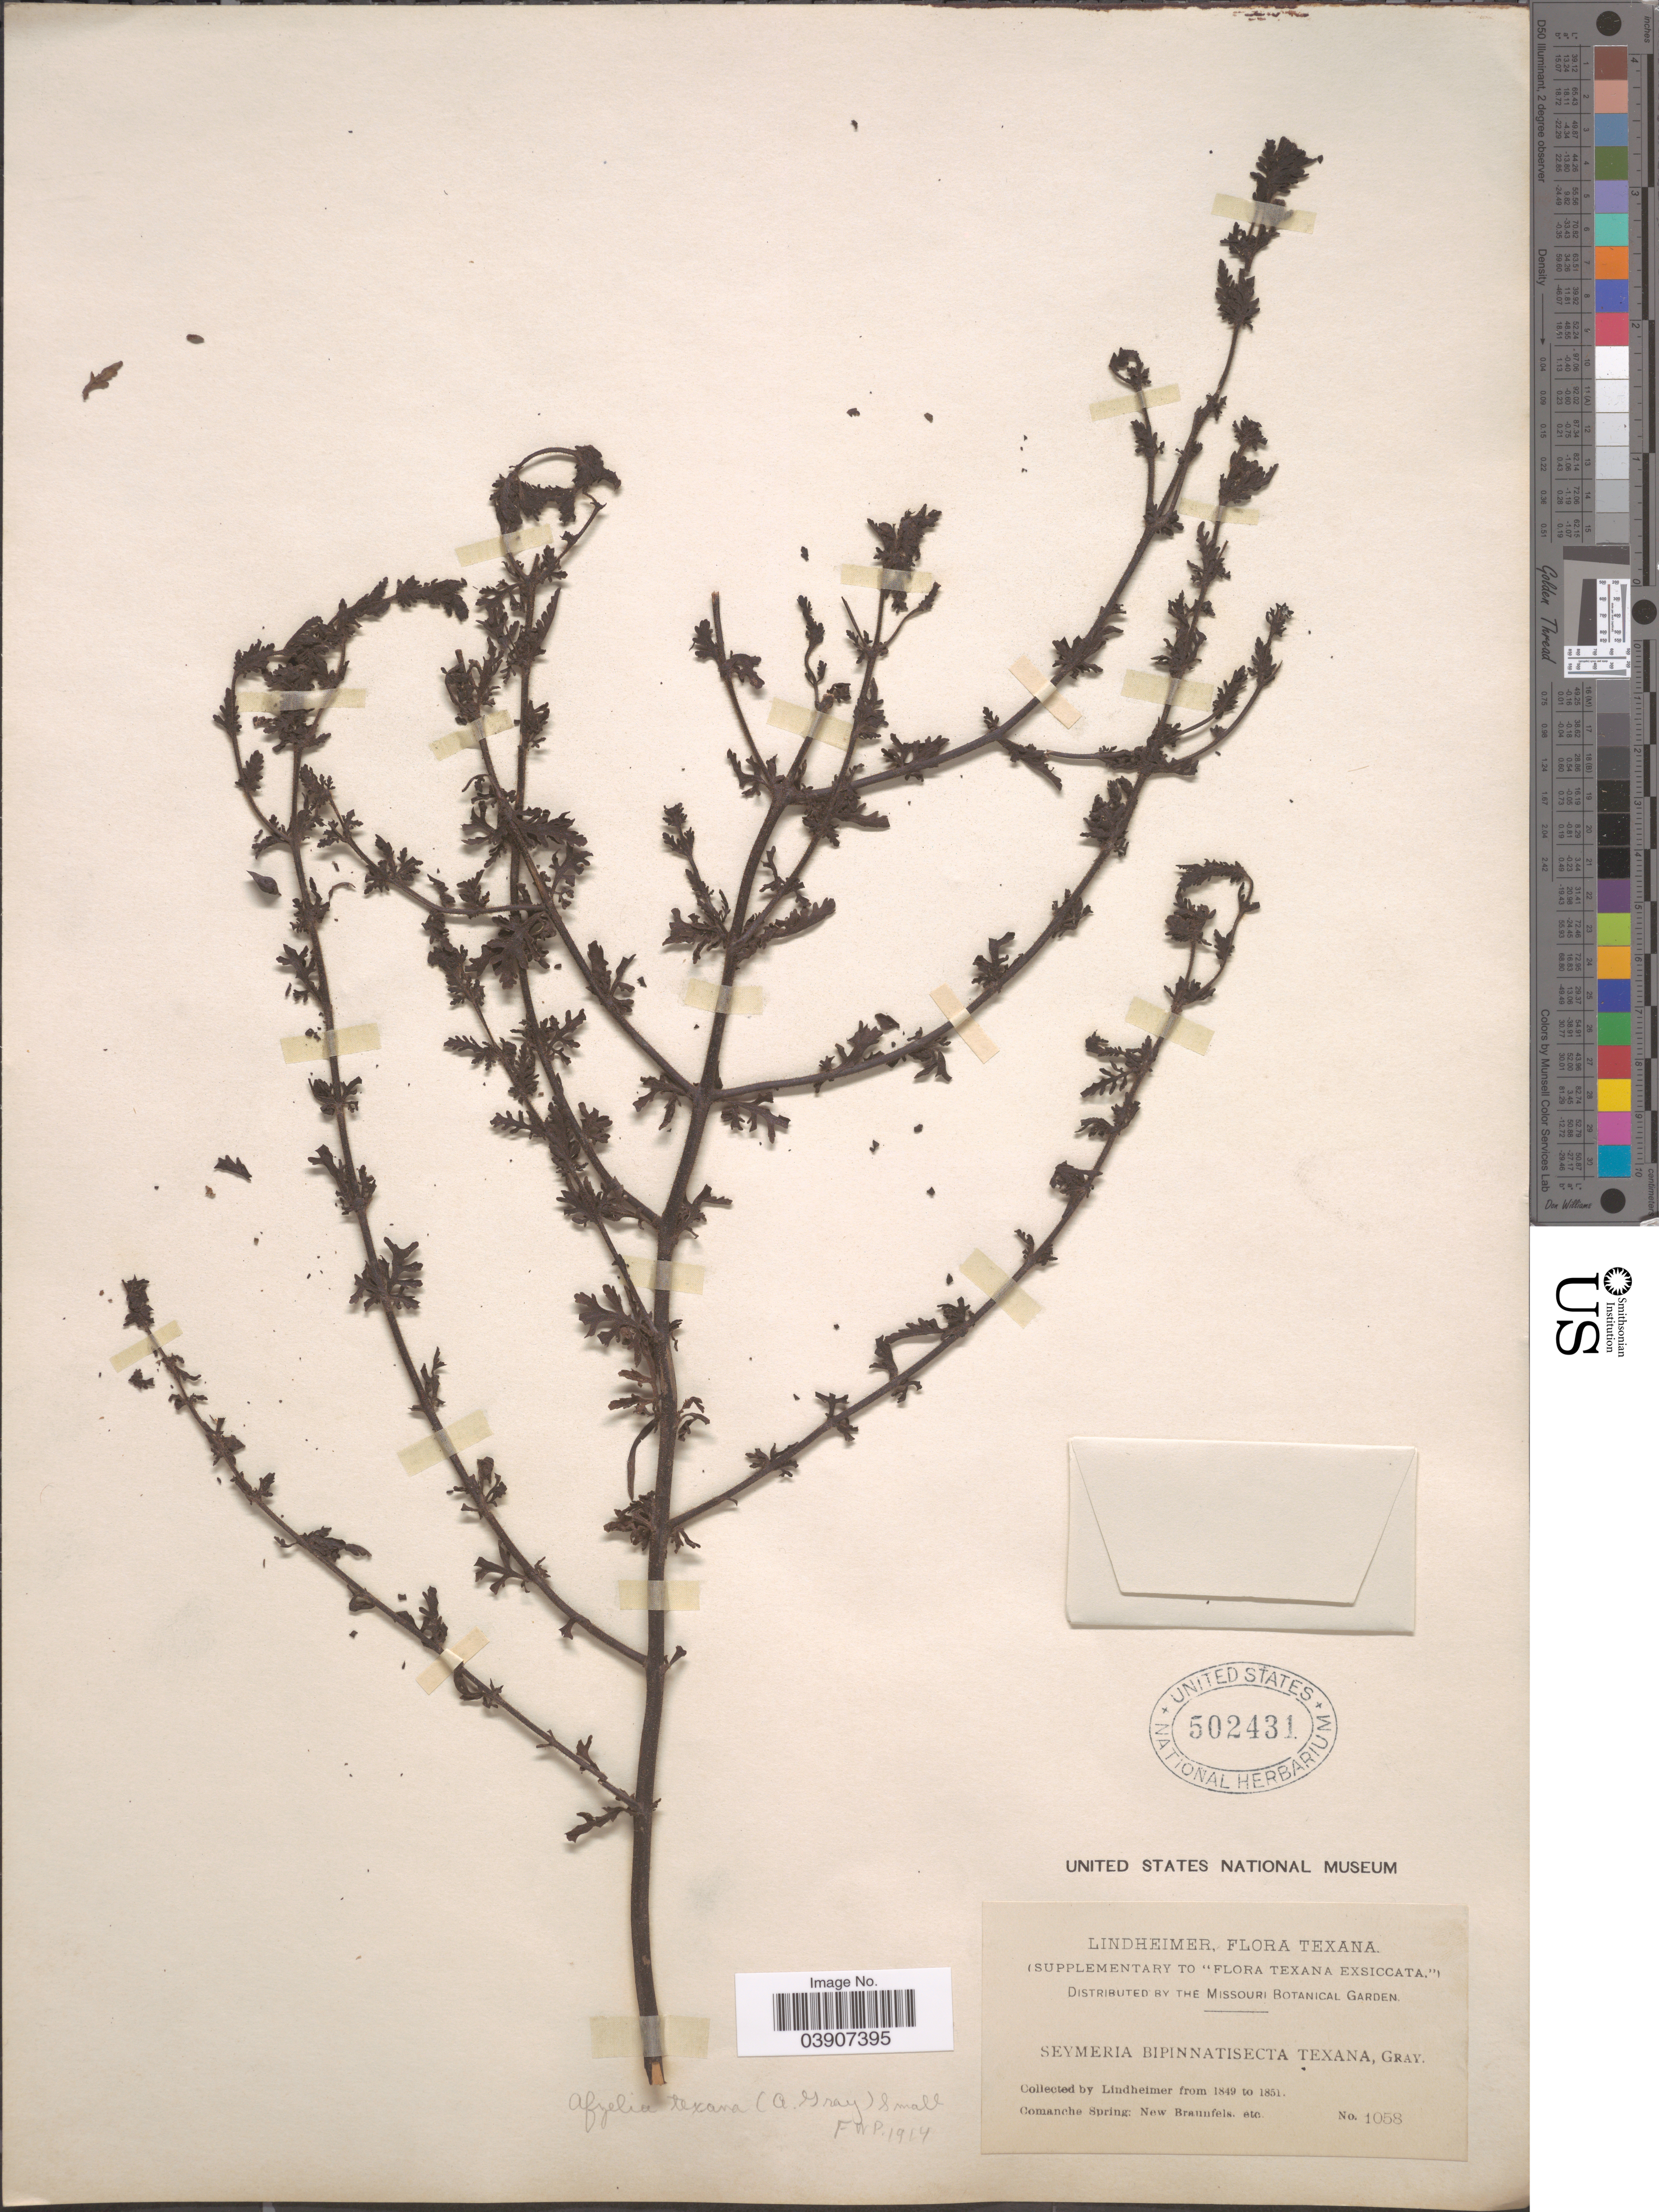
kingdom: Plantae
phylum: Tracheophyta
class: Magnoliopsida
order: Lamiales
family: Orobanchaceae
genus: Seymeria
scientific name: Seymeria texana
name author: (A. Gray) Standl.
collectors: -. Lindheimer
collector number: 1058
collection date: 1849/1851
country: United States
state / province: Texas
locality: Comanche Spring: New Brannfels.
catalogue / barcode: US 502431